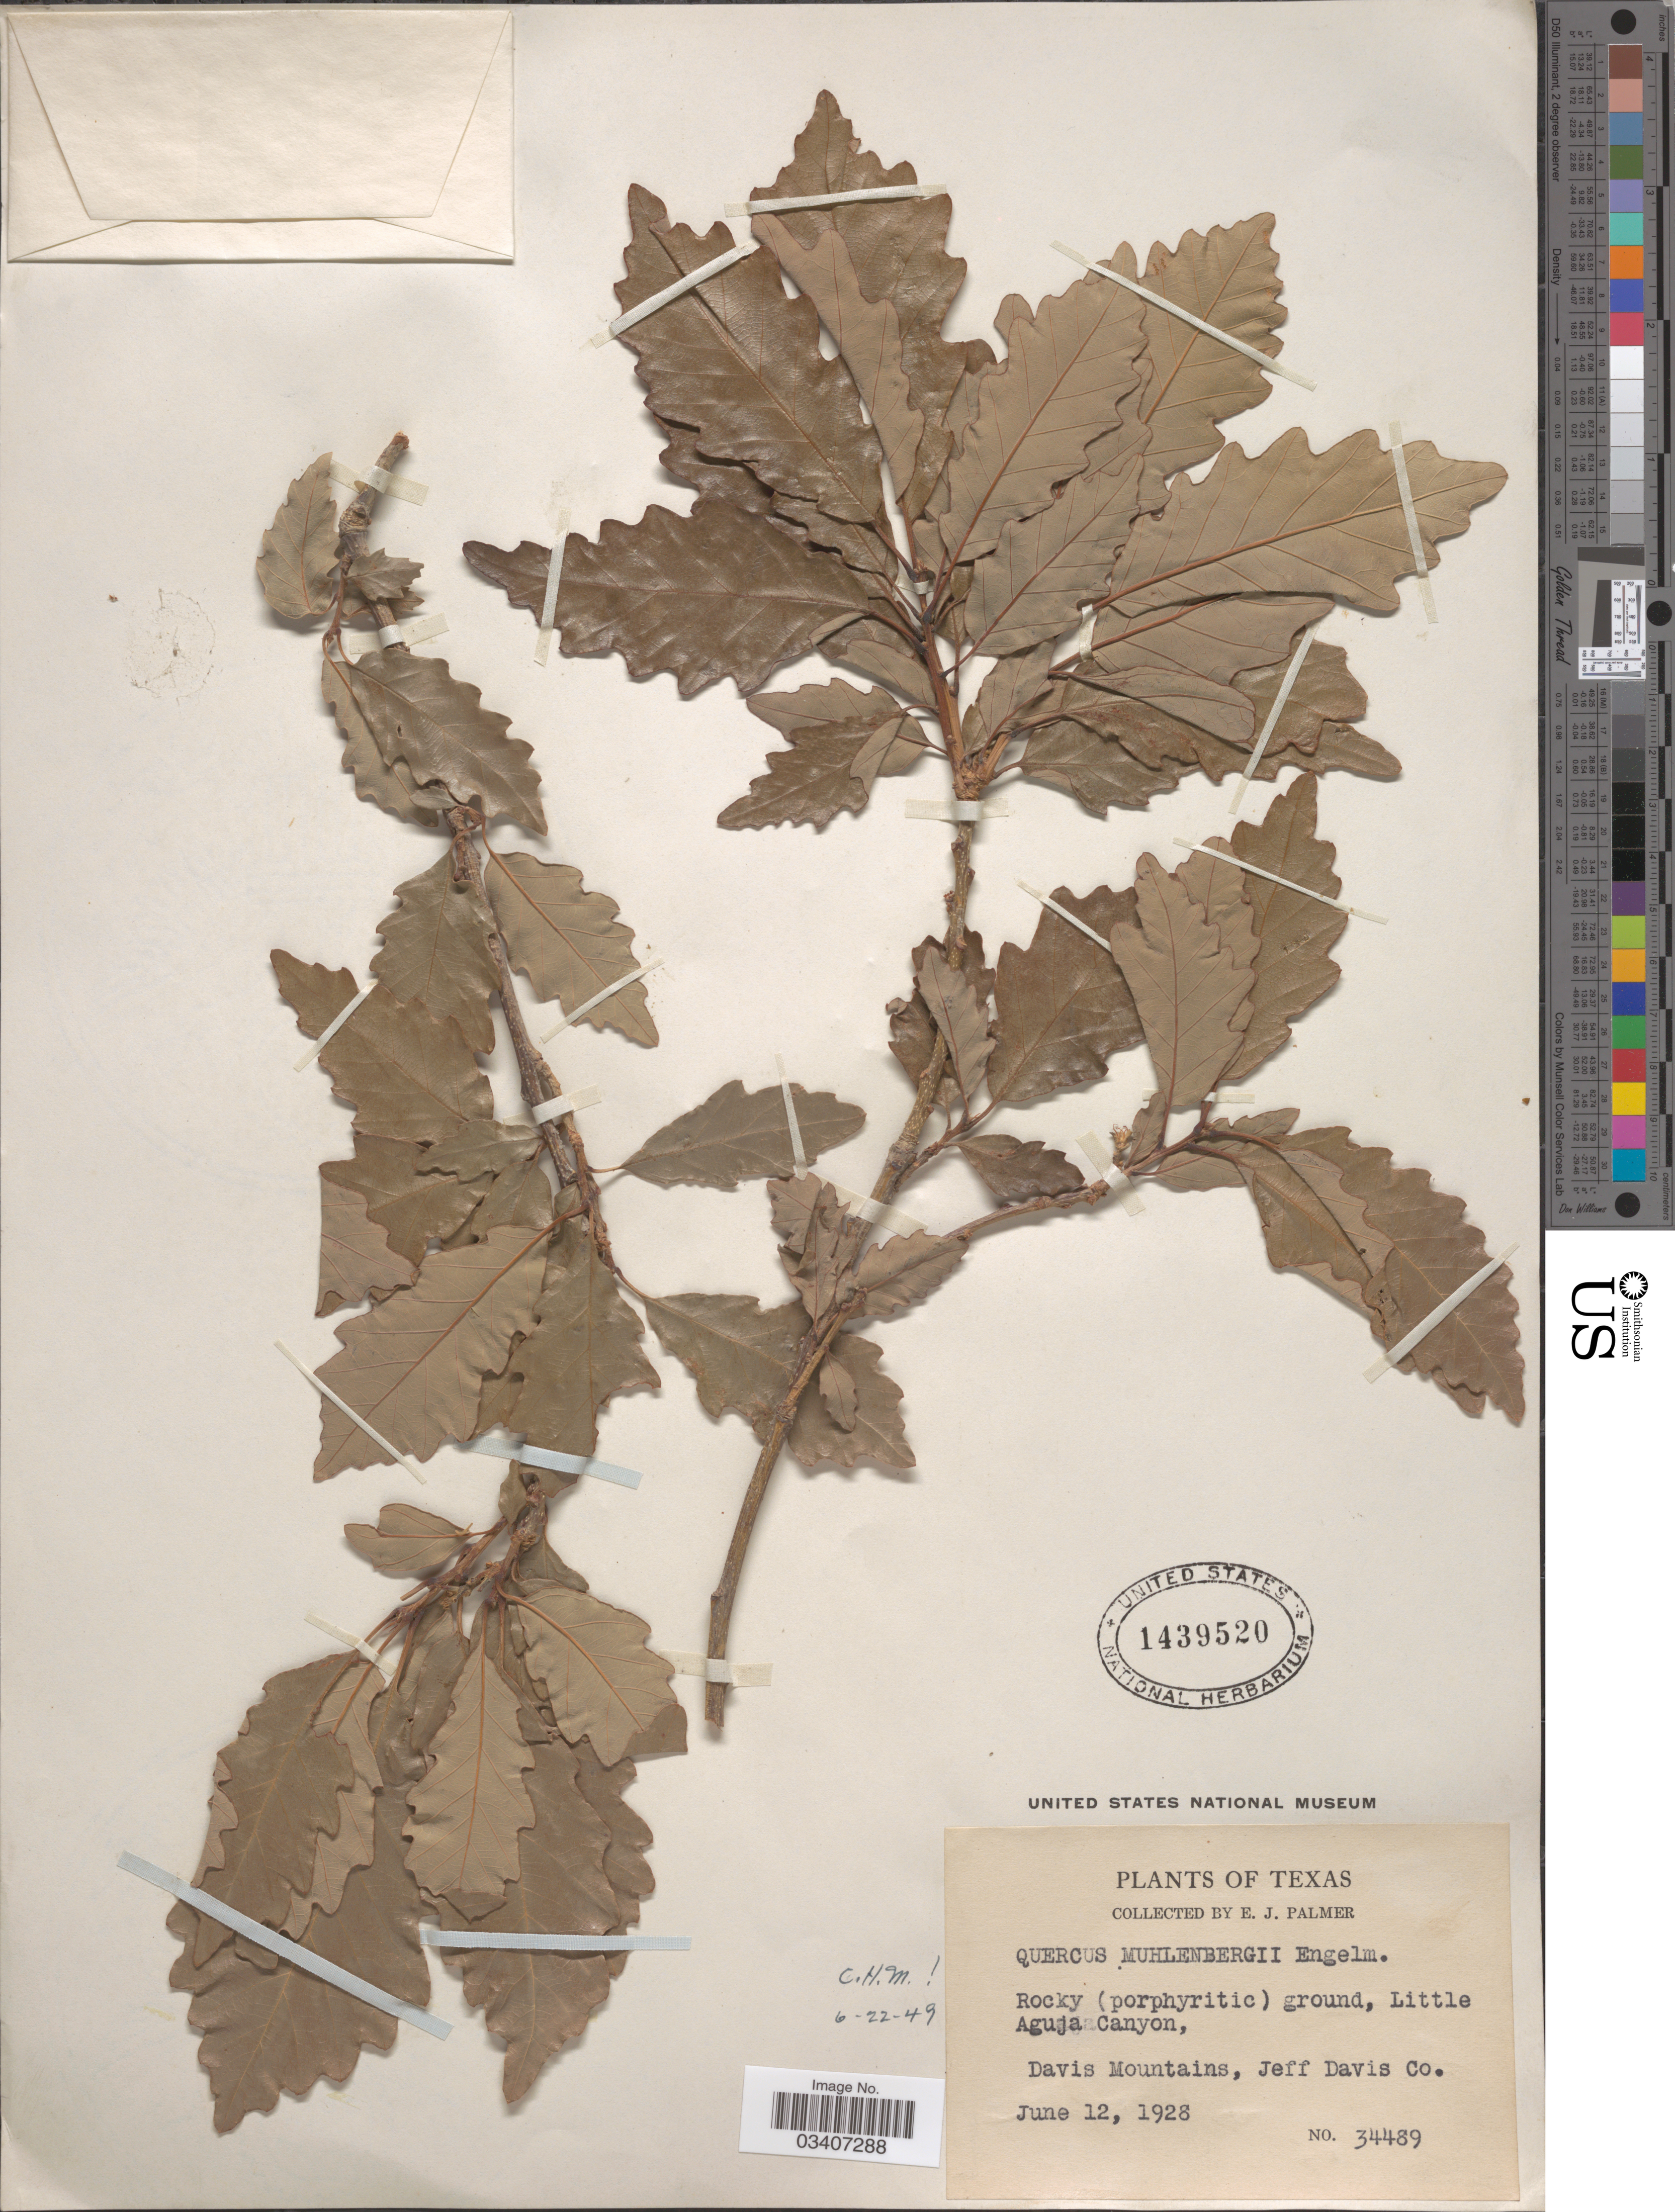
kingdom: Plantae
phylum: Tracheophyta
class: Magnoliopsida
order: Fagales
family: Fagaceae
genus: Quercus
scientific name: Quercus muehlenbergii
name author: Engelm.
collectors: E. J. Palmer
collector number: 34489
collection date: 1928-06-12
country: United States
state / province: Texas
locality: Little Aguja Canyon, Davis Mountains, Jeff Davis Co.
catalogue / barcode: US 1439520